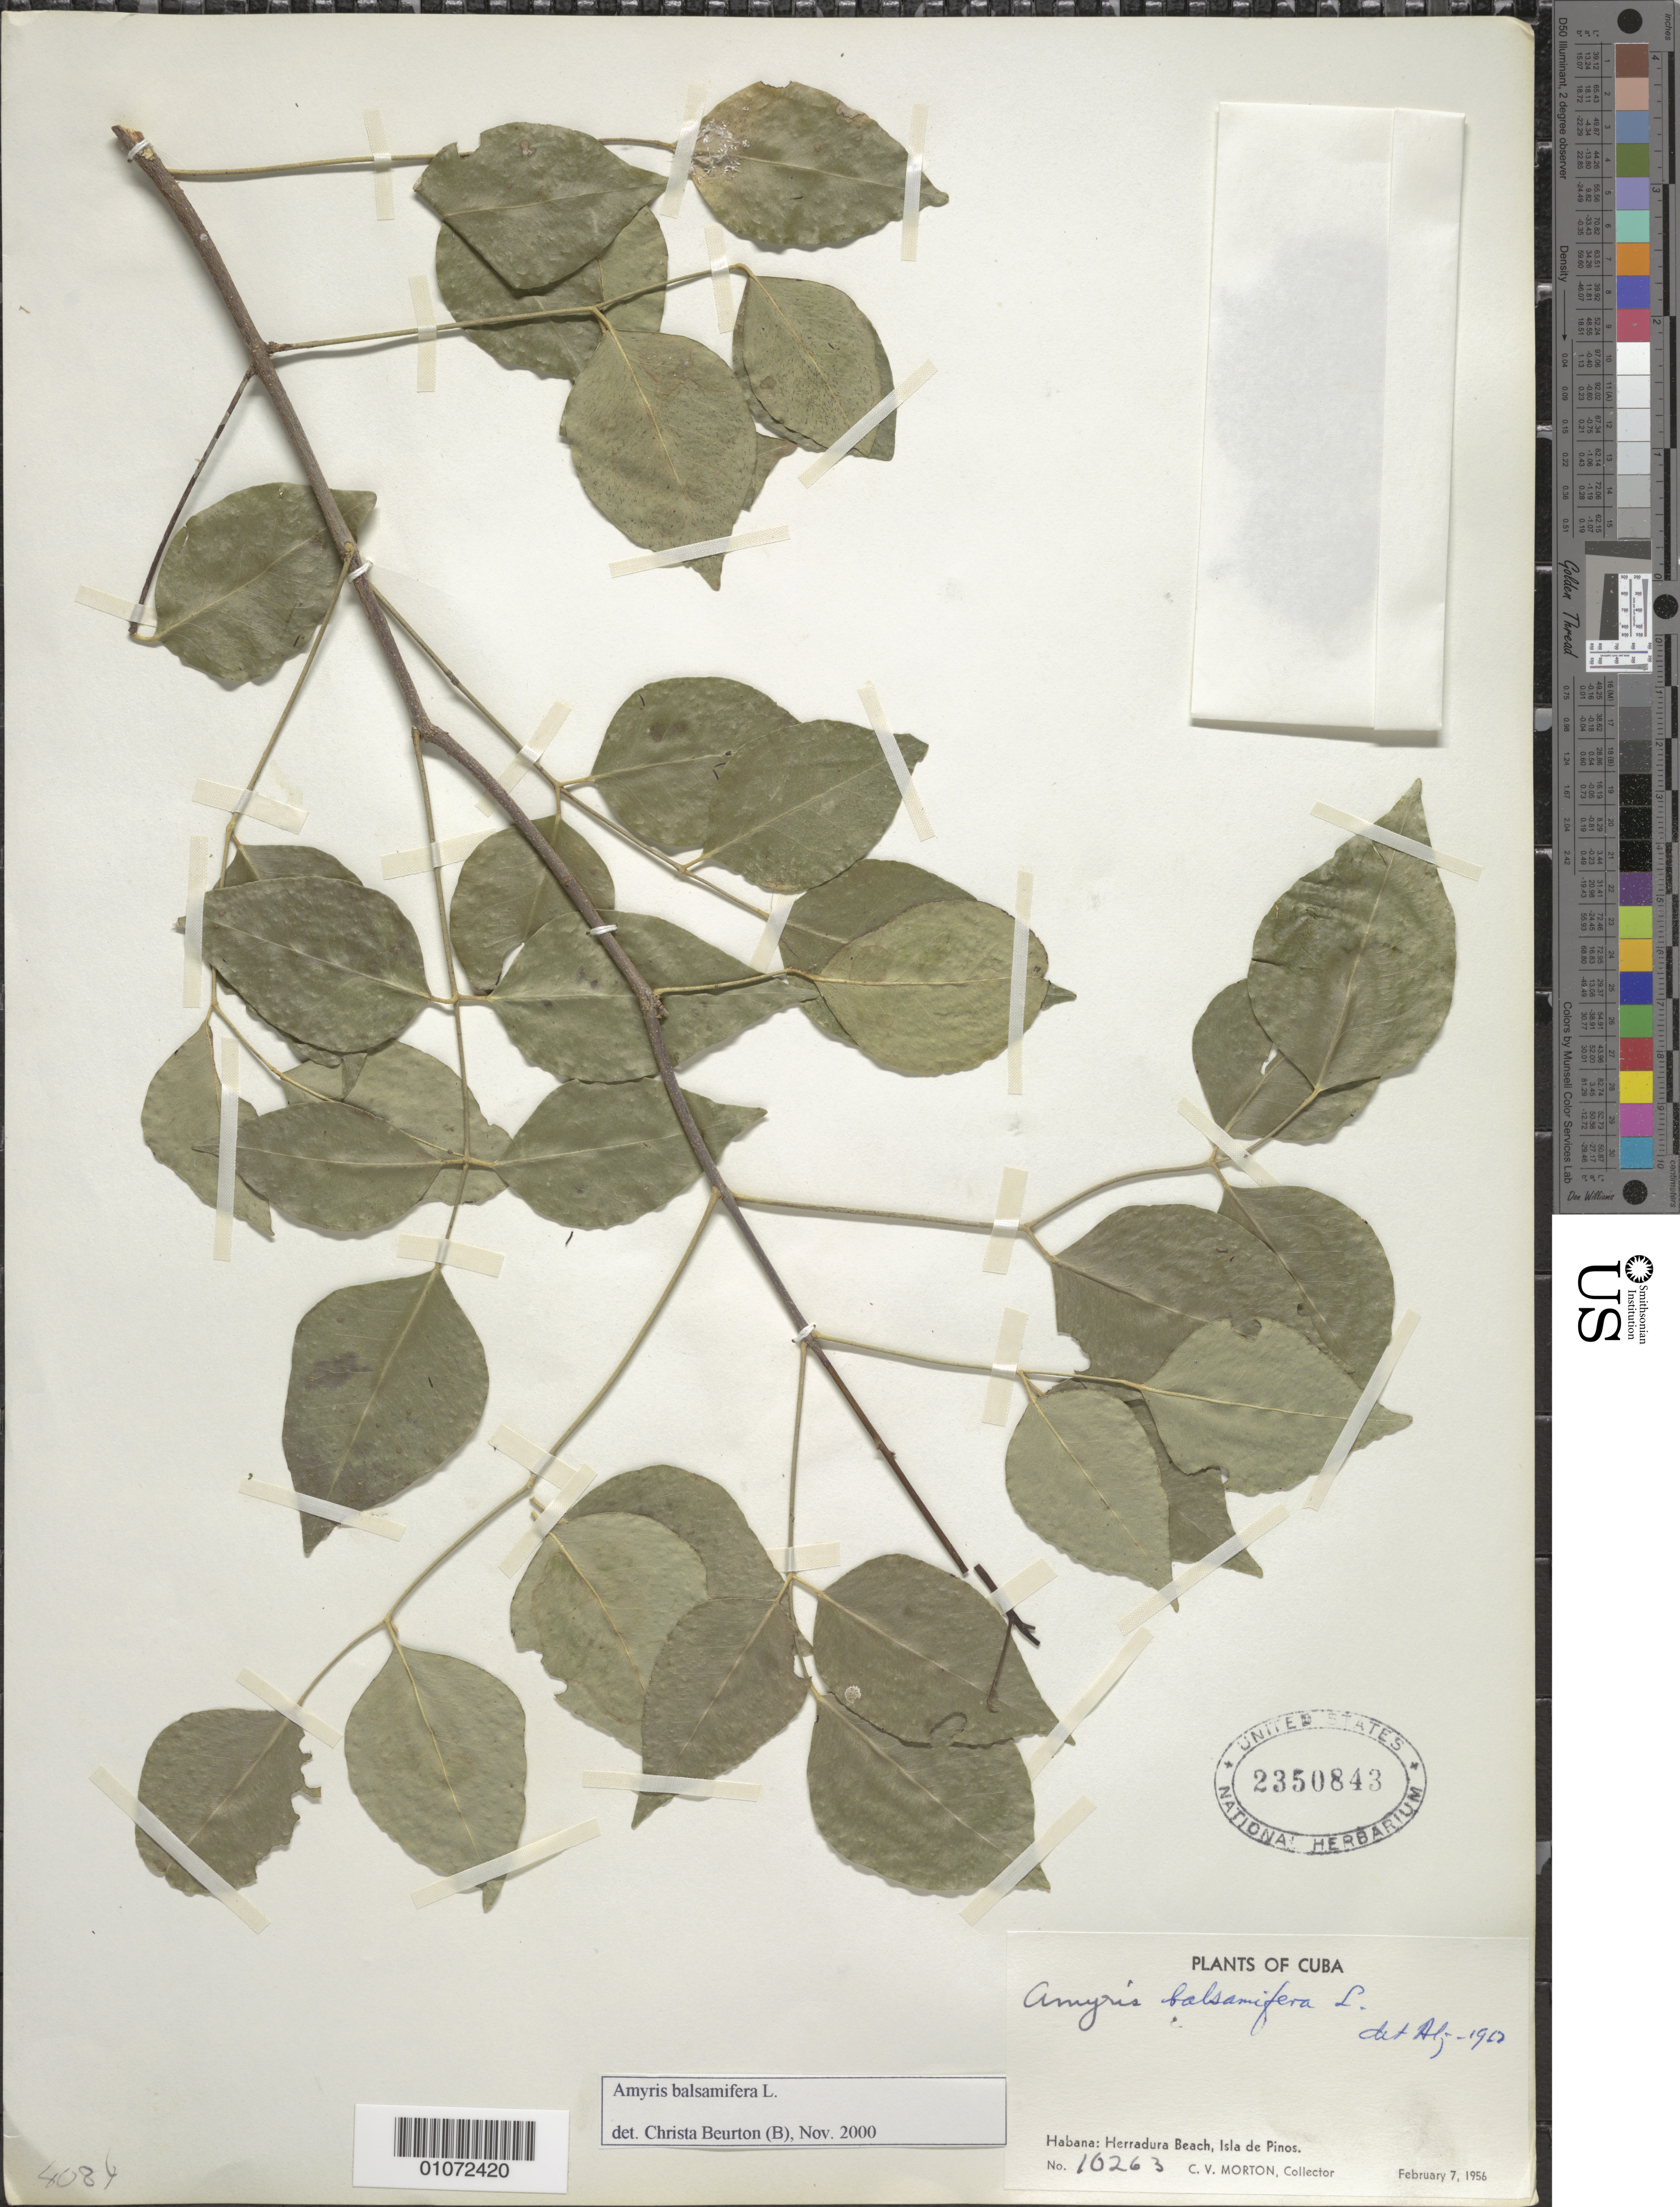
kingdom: Plantae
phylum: Tracheophyta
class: Magnoliopsida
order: Sapindales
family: Rutaceae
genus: Amyris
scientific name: Amyris balsamifera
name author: L.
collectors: C. V. Morton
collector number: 10263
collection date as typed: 07 Feb 1956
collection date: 1956-02-07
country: Cuba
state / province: Isla de La Juventud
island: Isla de la Juventud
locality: Herradura Beach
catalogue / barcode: US 2350843